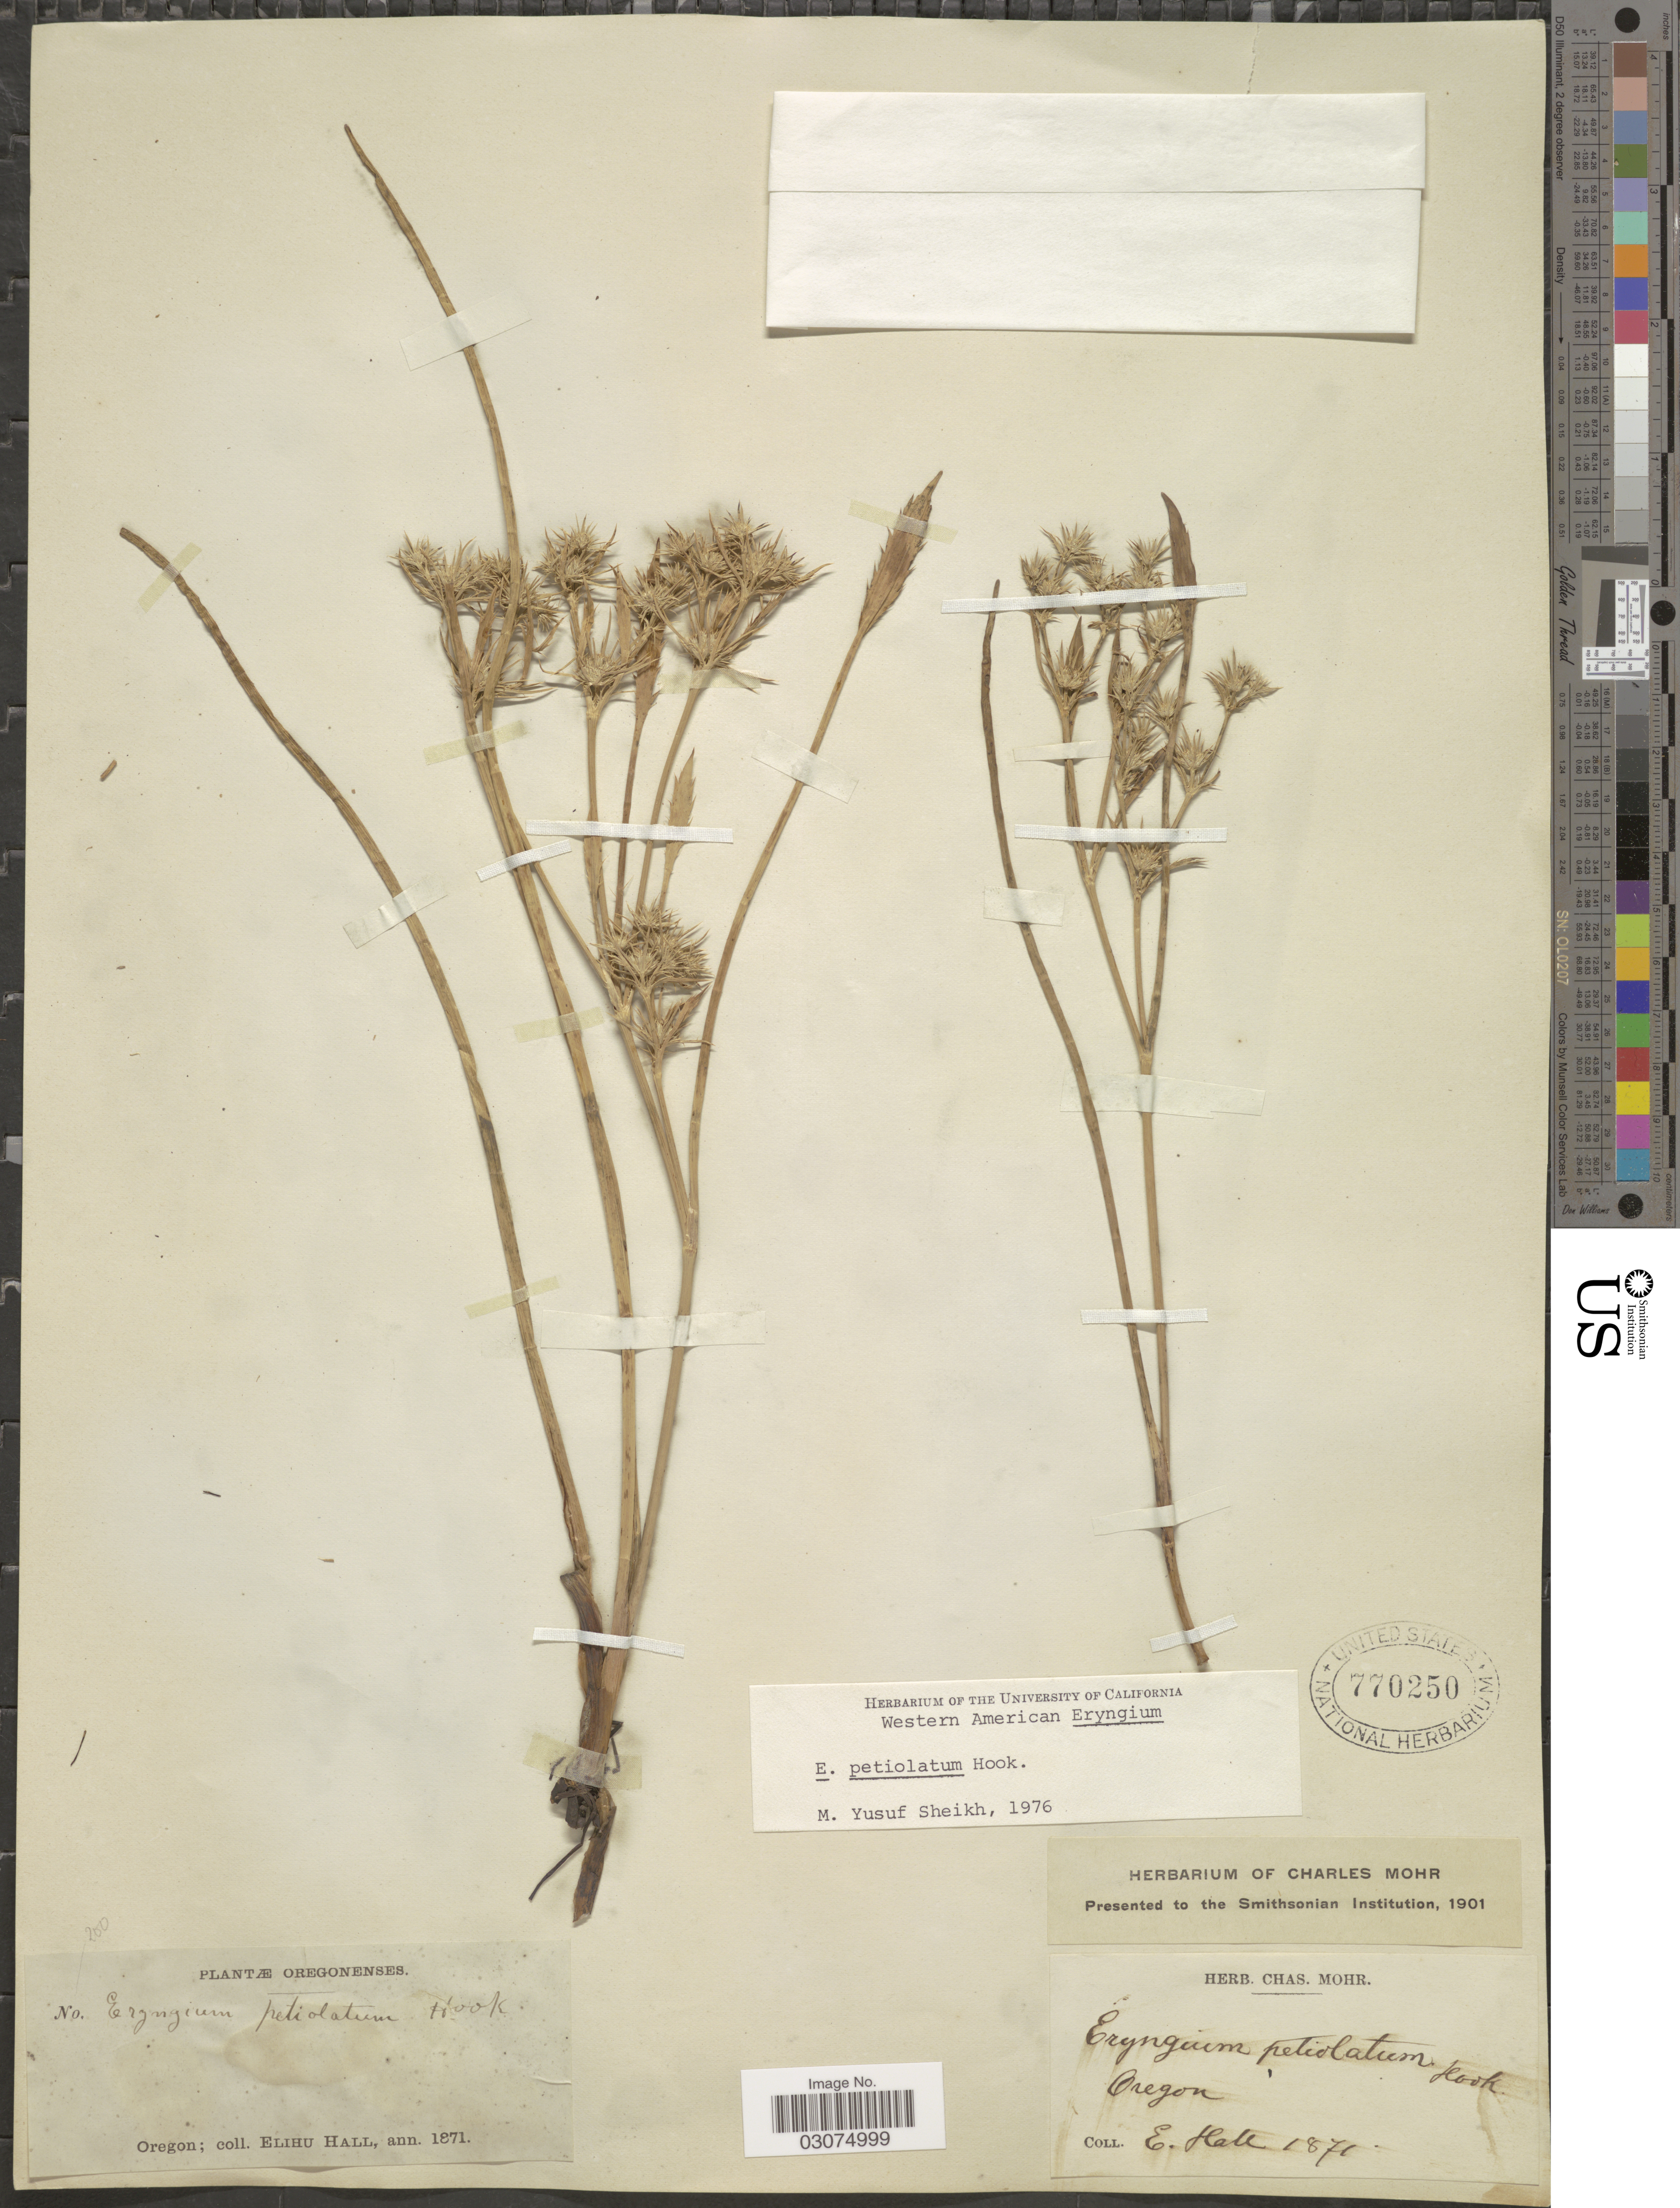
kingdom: Plantae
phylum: Tracheophyta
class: Magnoliopsida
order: Apiales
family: Apiaceae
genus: Eryngium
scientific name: Eryngium petiolatum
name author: Hook.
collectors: E. Hall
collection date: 1871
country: United States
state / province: Oregon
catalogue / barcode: US 770250